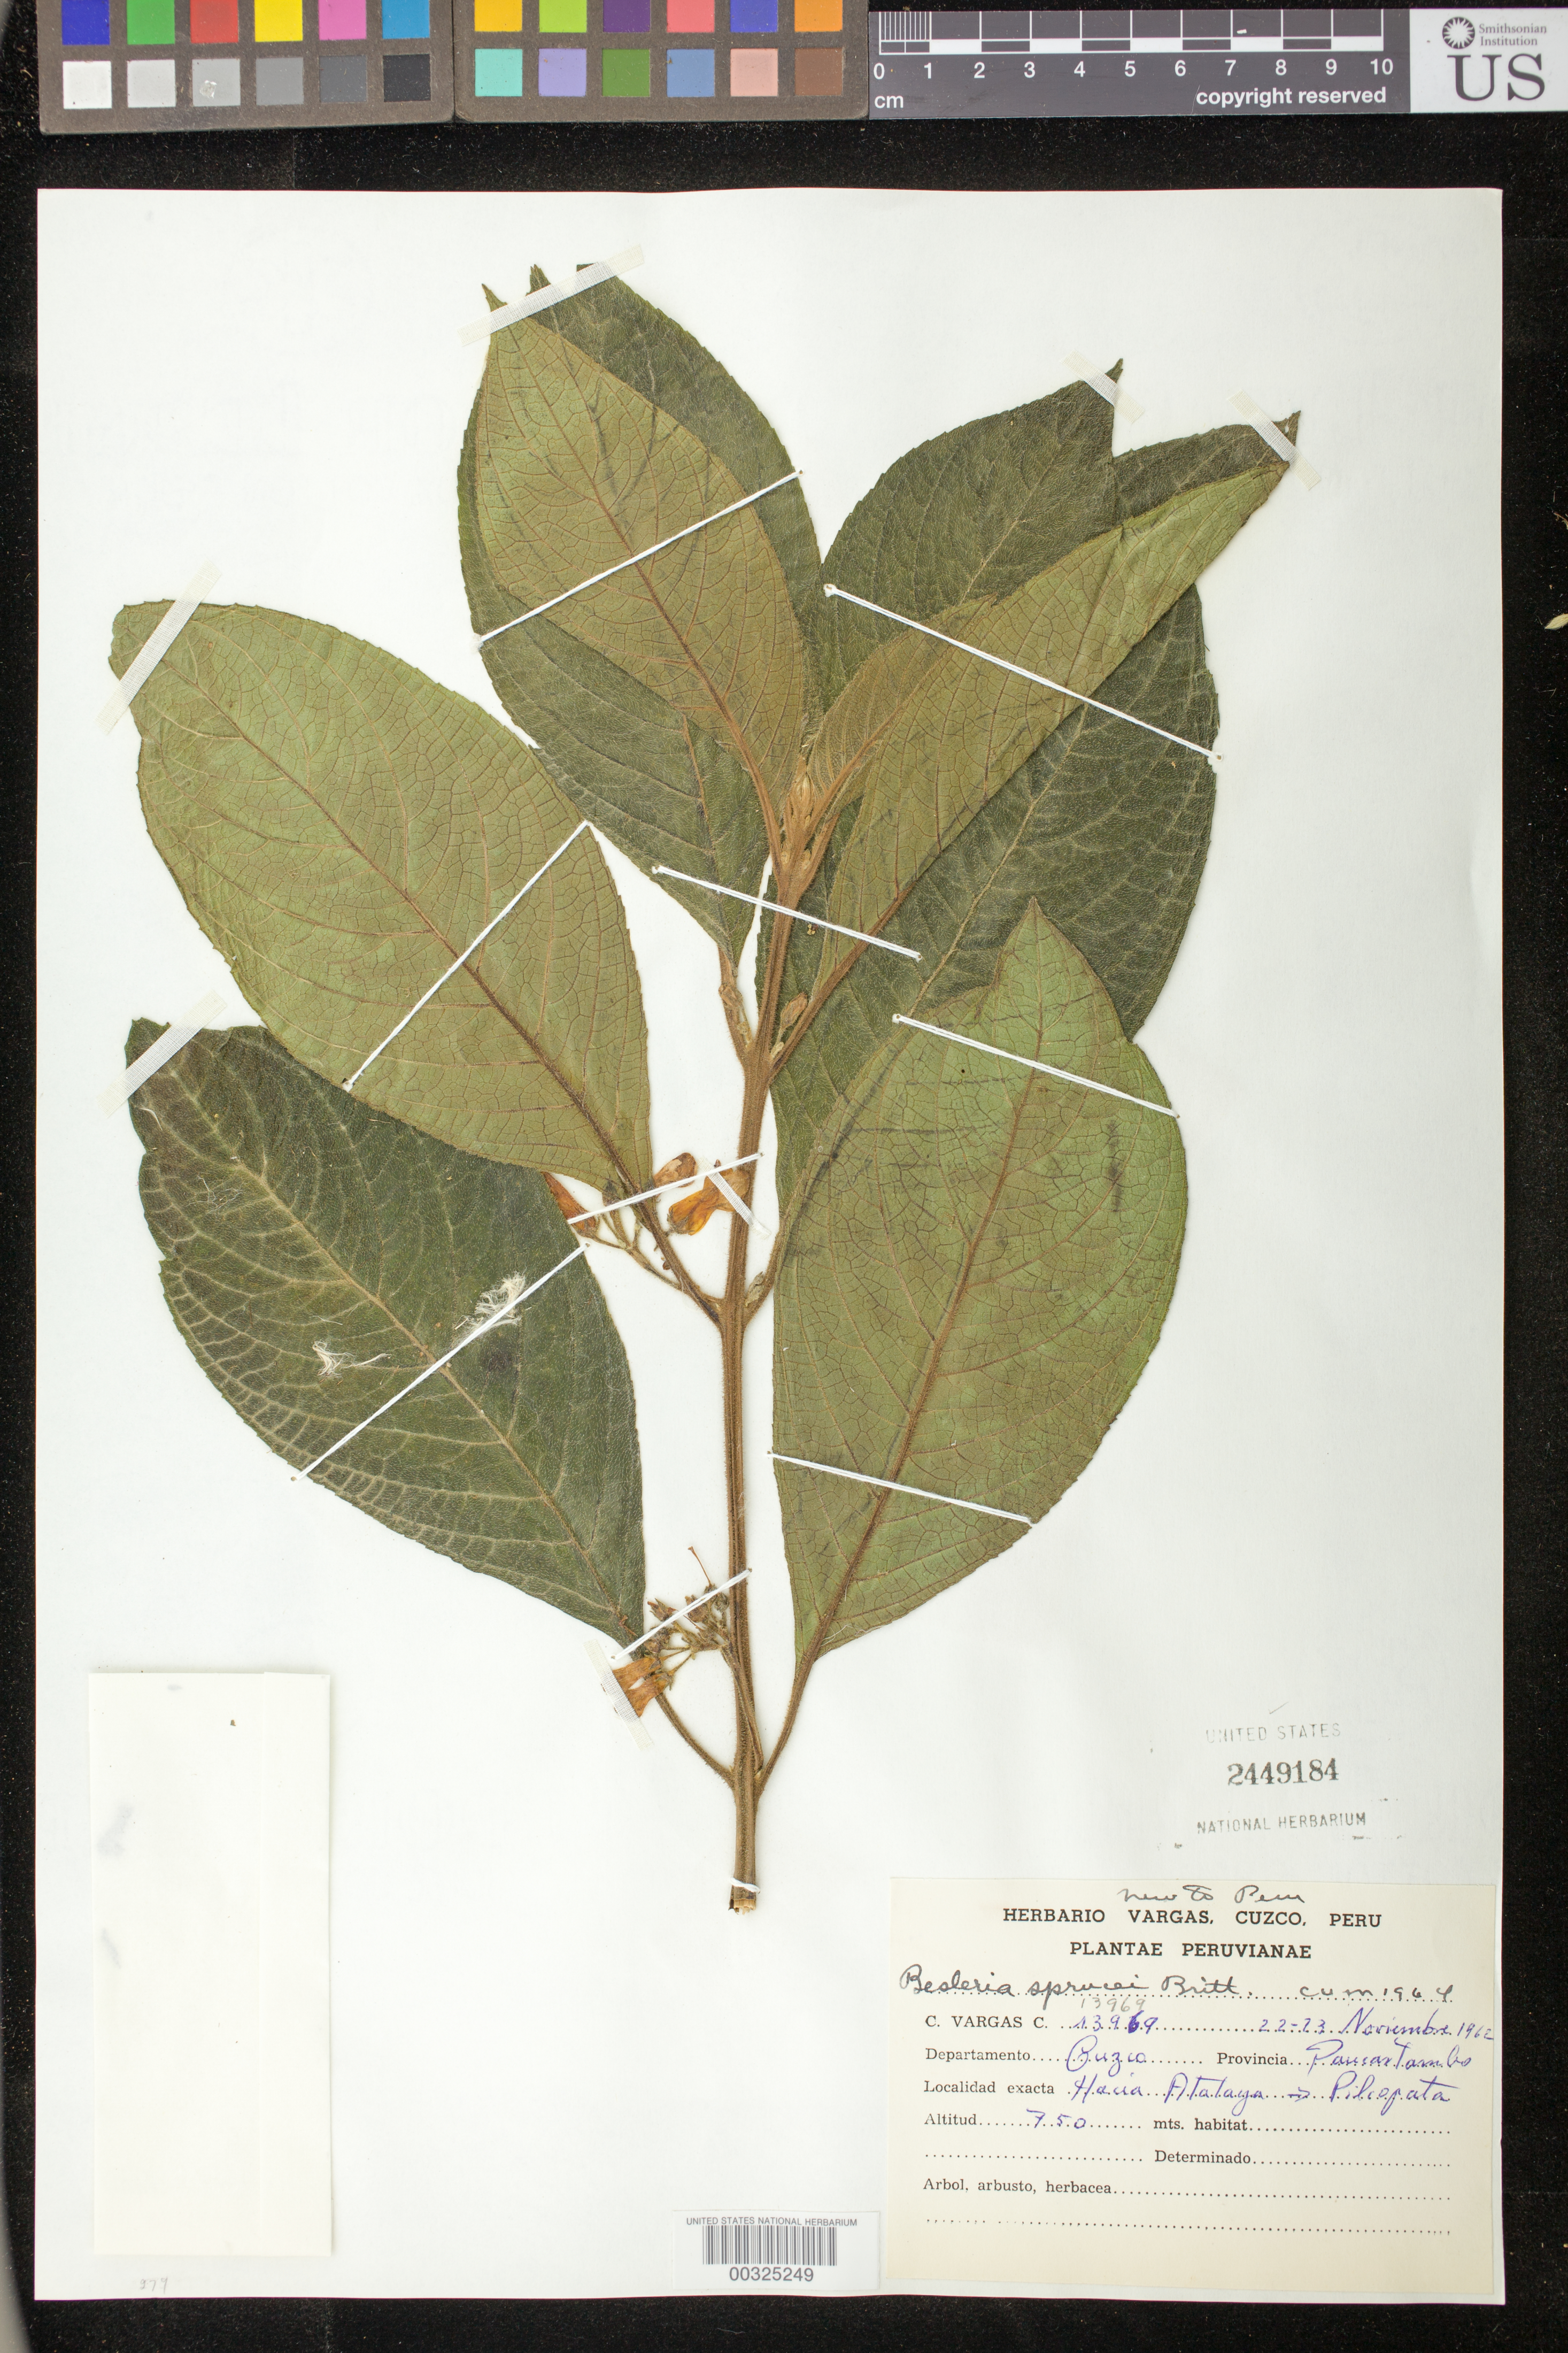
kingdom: Plantae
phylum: Tracheophyta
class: Magnoliopsida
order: Lamiales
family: Gesneriaceae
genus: Besleria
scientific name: Besleria sprucei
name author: Britton ex Rusby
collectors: C. Vargas C.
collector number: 13969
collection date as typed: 22-23 Nov 1962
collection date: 1962-11-22/1962-11-23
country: Peru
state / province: Cusco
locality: Paucartambo, Hacia Atalaya -- Pilcopata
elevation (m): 750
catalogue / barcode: US 2449184